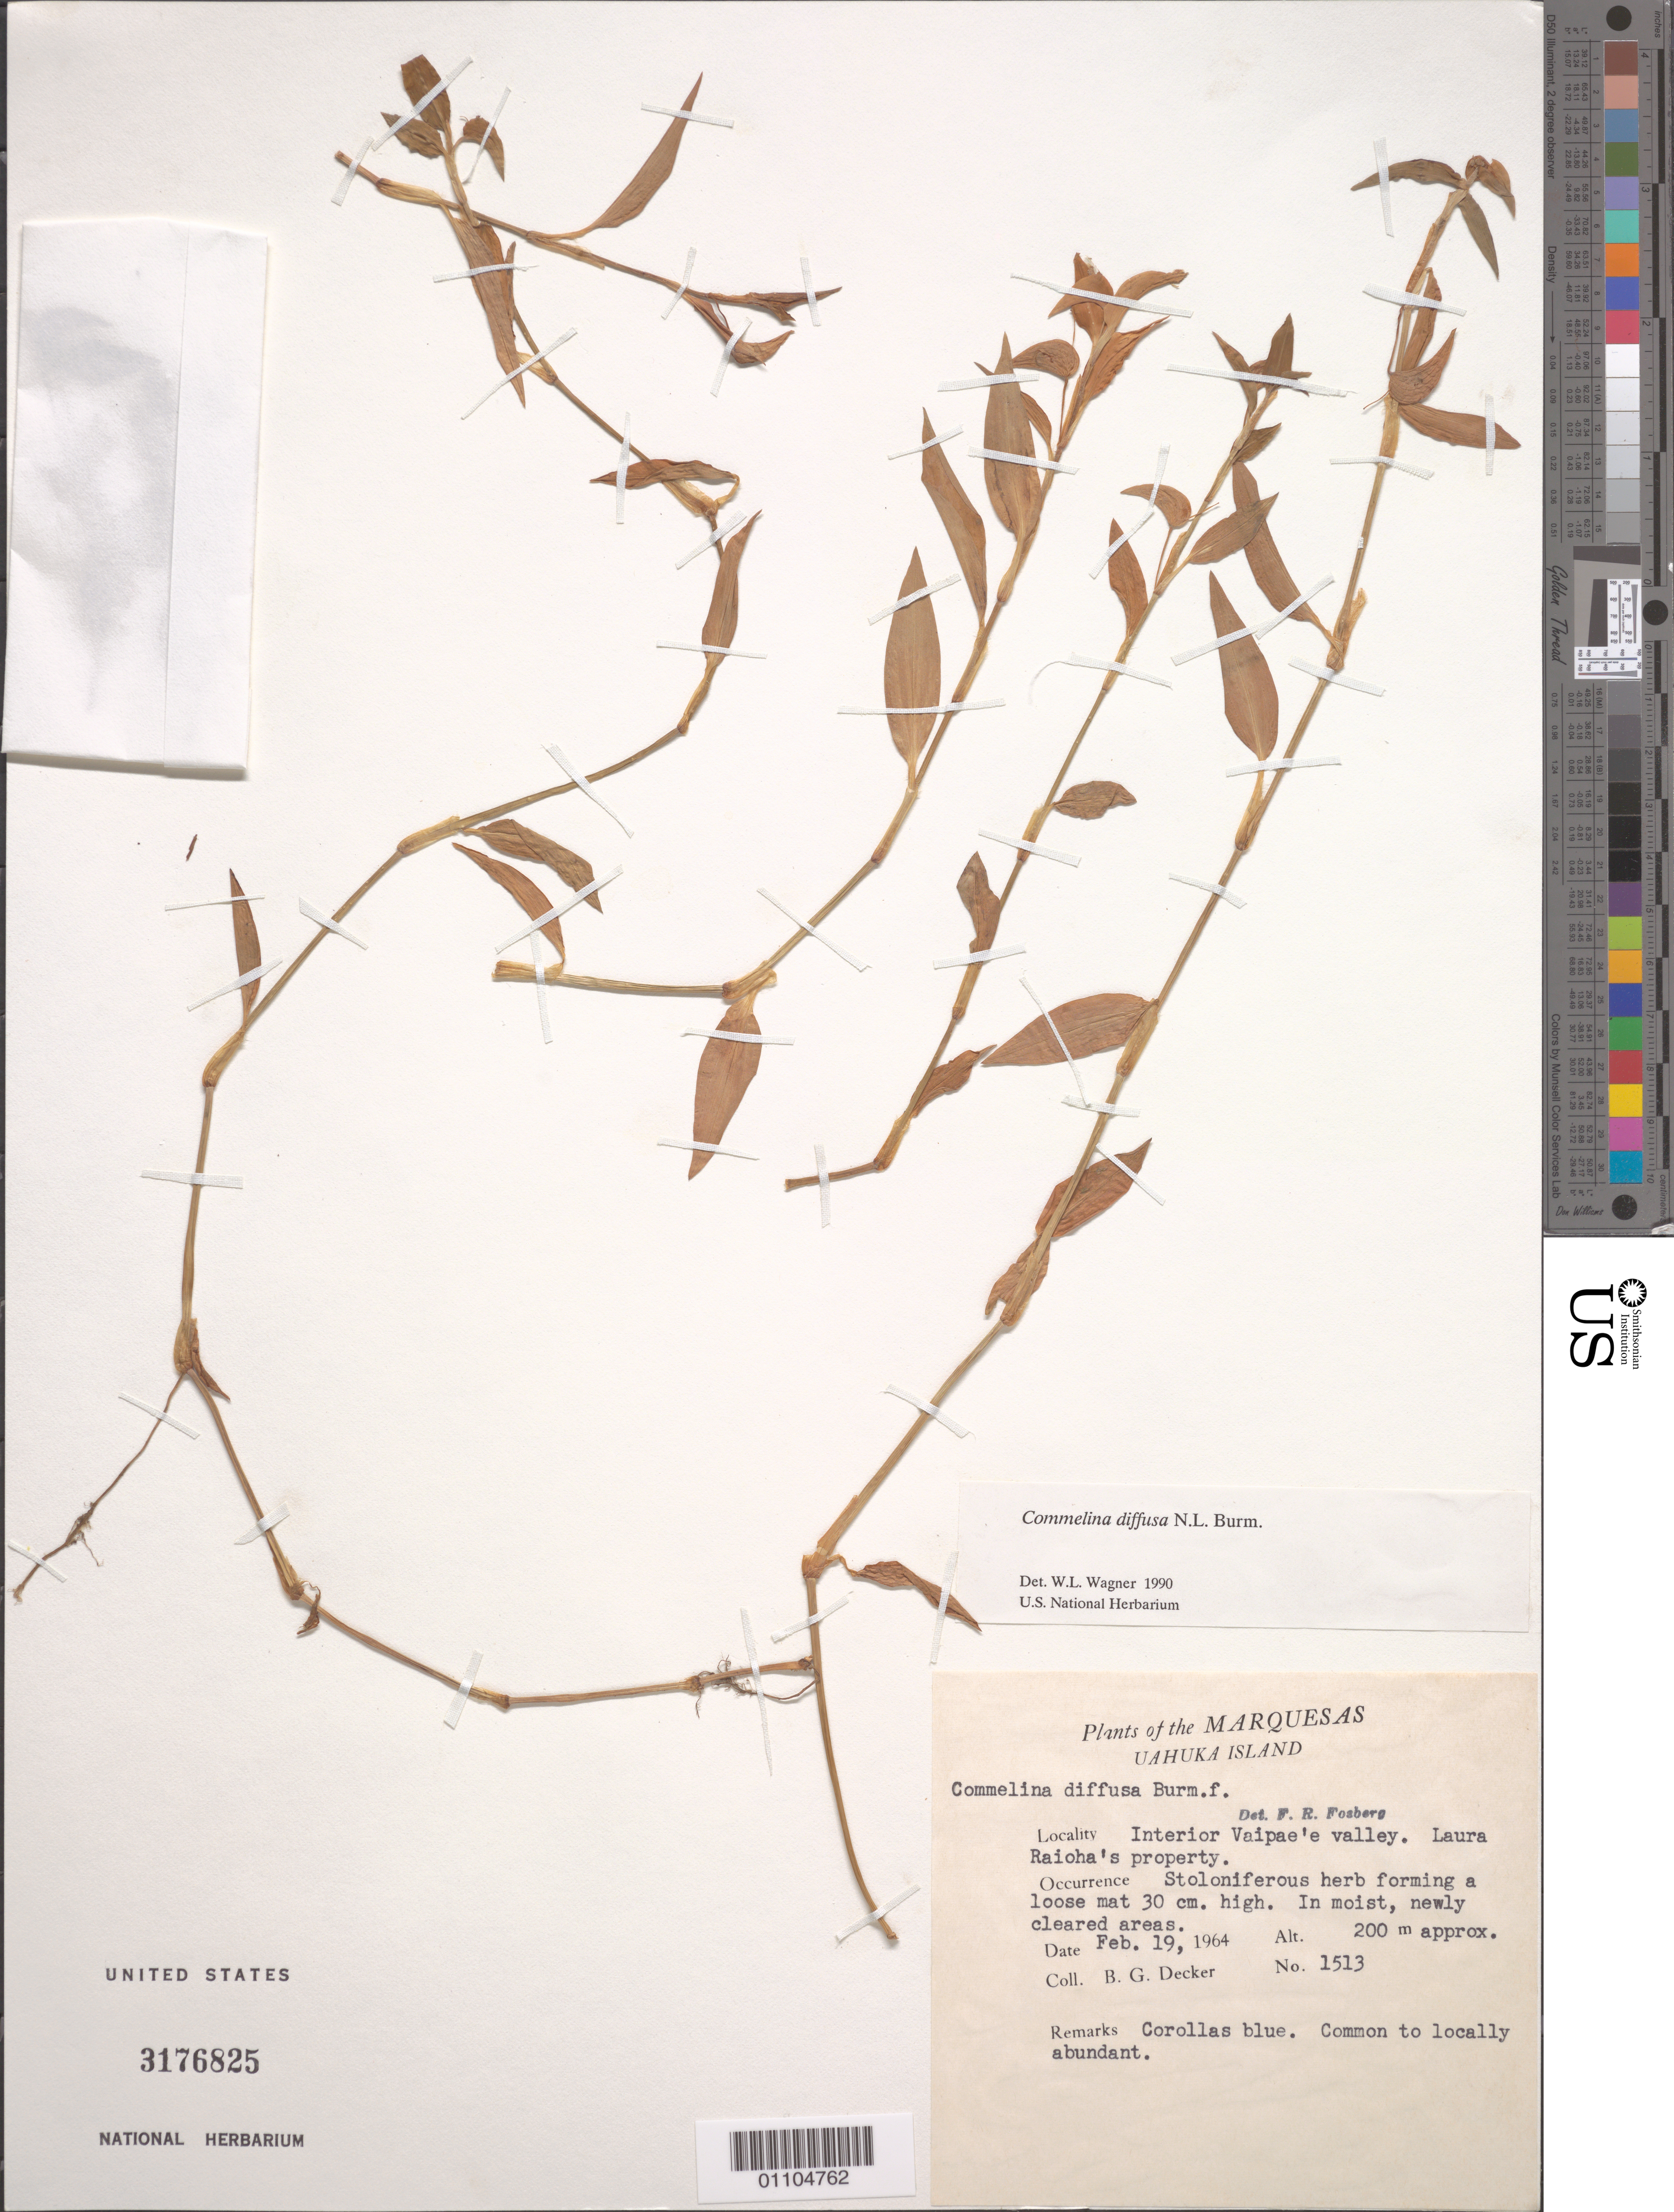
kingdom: Plantae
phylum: Tracheophyta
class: Liliopsida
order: Commelinales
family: Commelinaceae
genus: Commelina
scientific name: Commelina diffusa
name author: Burm. f.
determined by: Wagner, W. L., (BOT), Smithsonian Institution - National Museum of Natural History (UNITED STATES)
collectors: B. G. Decker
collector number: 1513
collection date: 1964-02-19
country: French Polynesia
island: Ua Huka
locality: interior Vaipae'e Valley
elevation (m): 200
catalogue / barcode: US 3176825